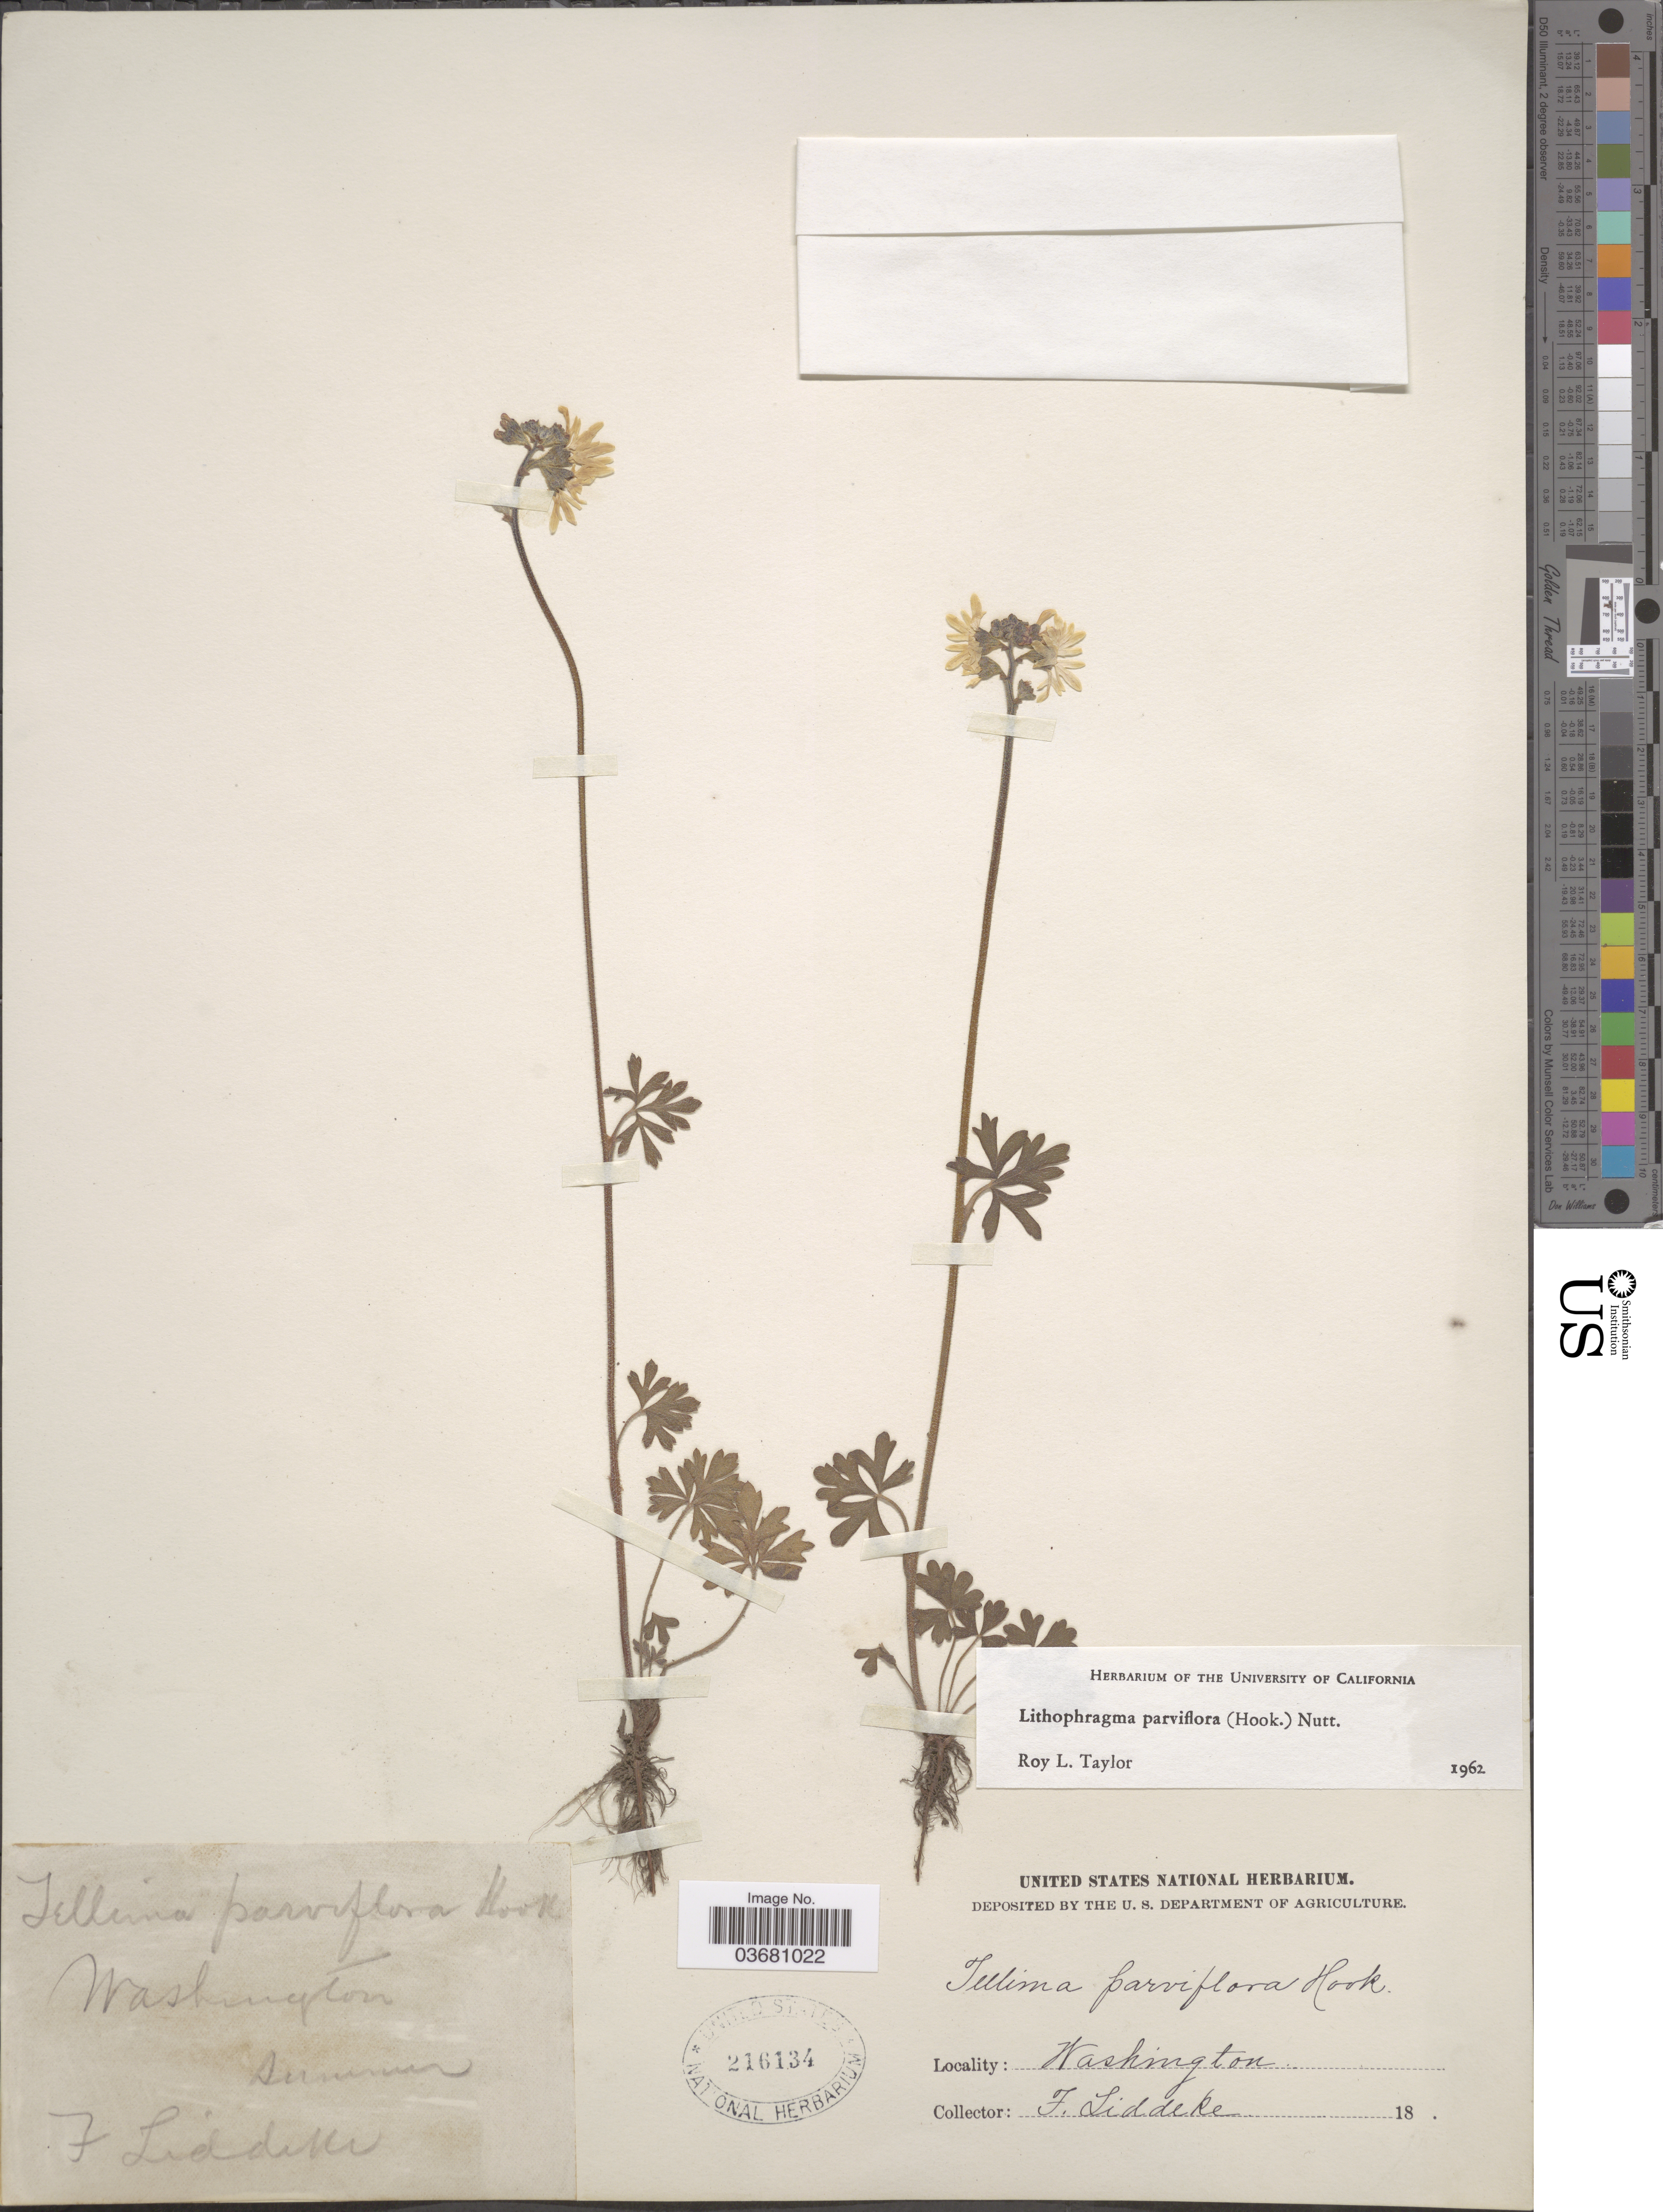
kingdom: Plantae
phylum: Tracheophyta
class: Magnoliopsida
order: Saxifragales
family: Saxifragaceae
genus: Lithophragma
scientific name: Lithophragma parviflorum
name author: (Hook.) Nutt.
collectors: F. Liddeke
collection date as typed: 18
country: United States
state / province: Washington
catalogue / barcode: US 216134